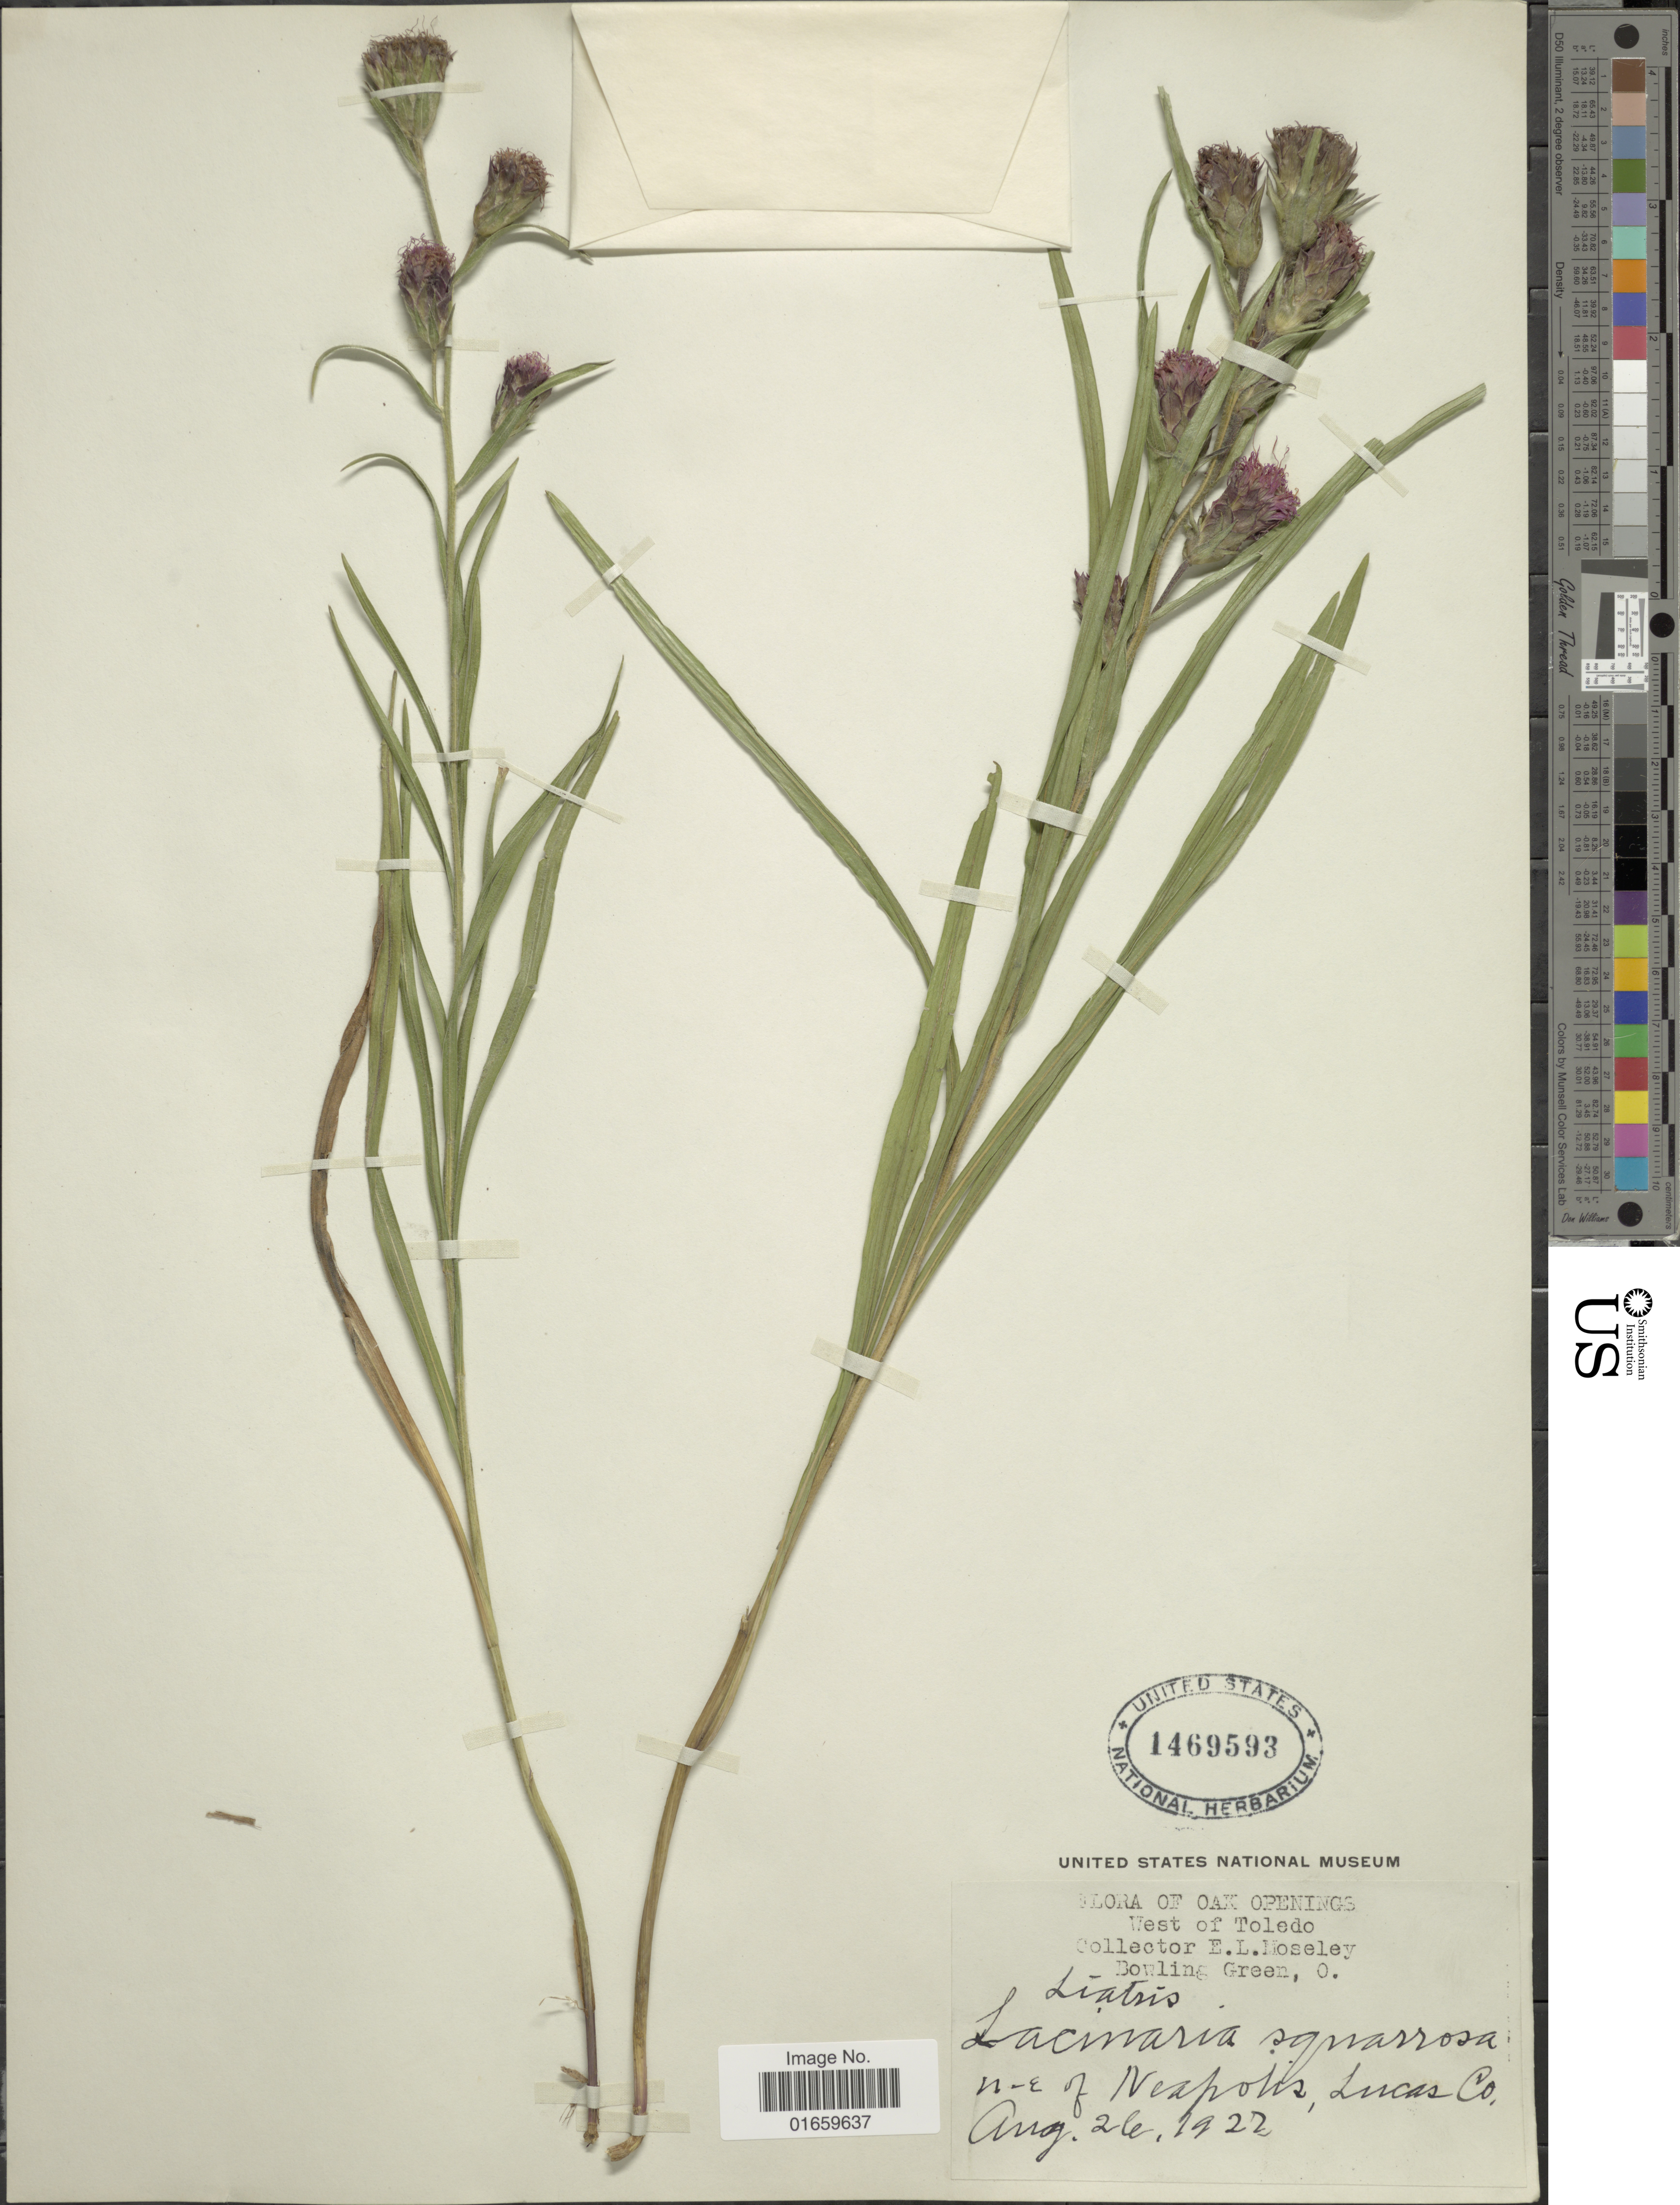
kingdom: Plantae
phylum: Tracheophyta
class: Magnoliopsida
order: Asterales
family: Asteraceae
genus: Liatris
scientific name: Liatris squarrosa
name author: (L.) Michx.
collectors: E. Moseley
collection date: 1922-08-24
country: United States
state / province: Ohio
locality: Oak Openings, West of Toledo, Bowling Green, O., N. E. of Neapolis, lucas Co.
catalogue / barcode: US 1469593